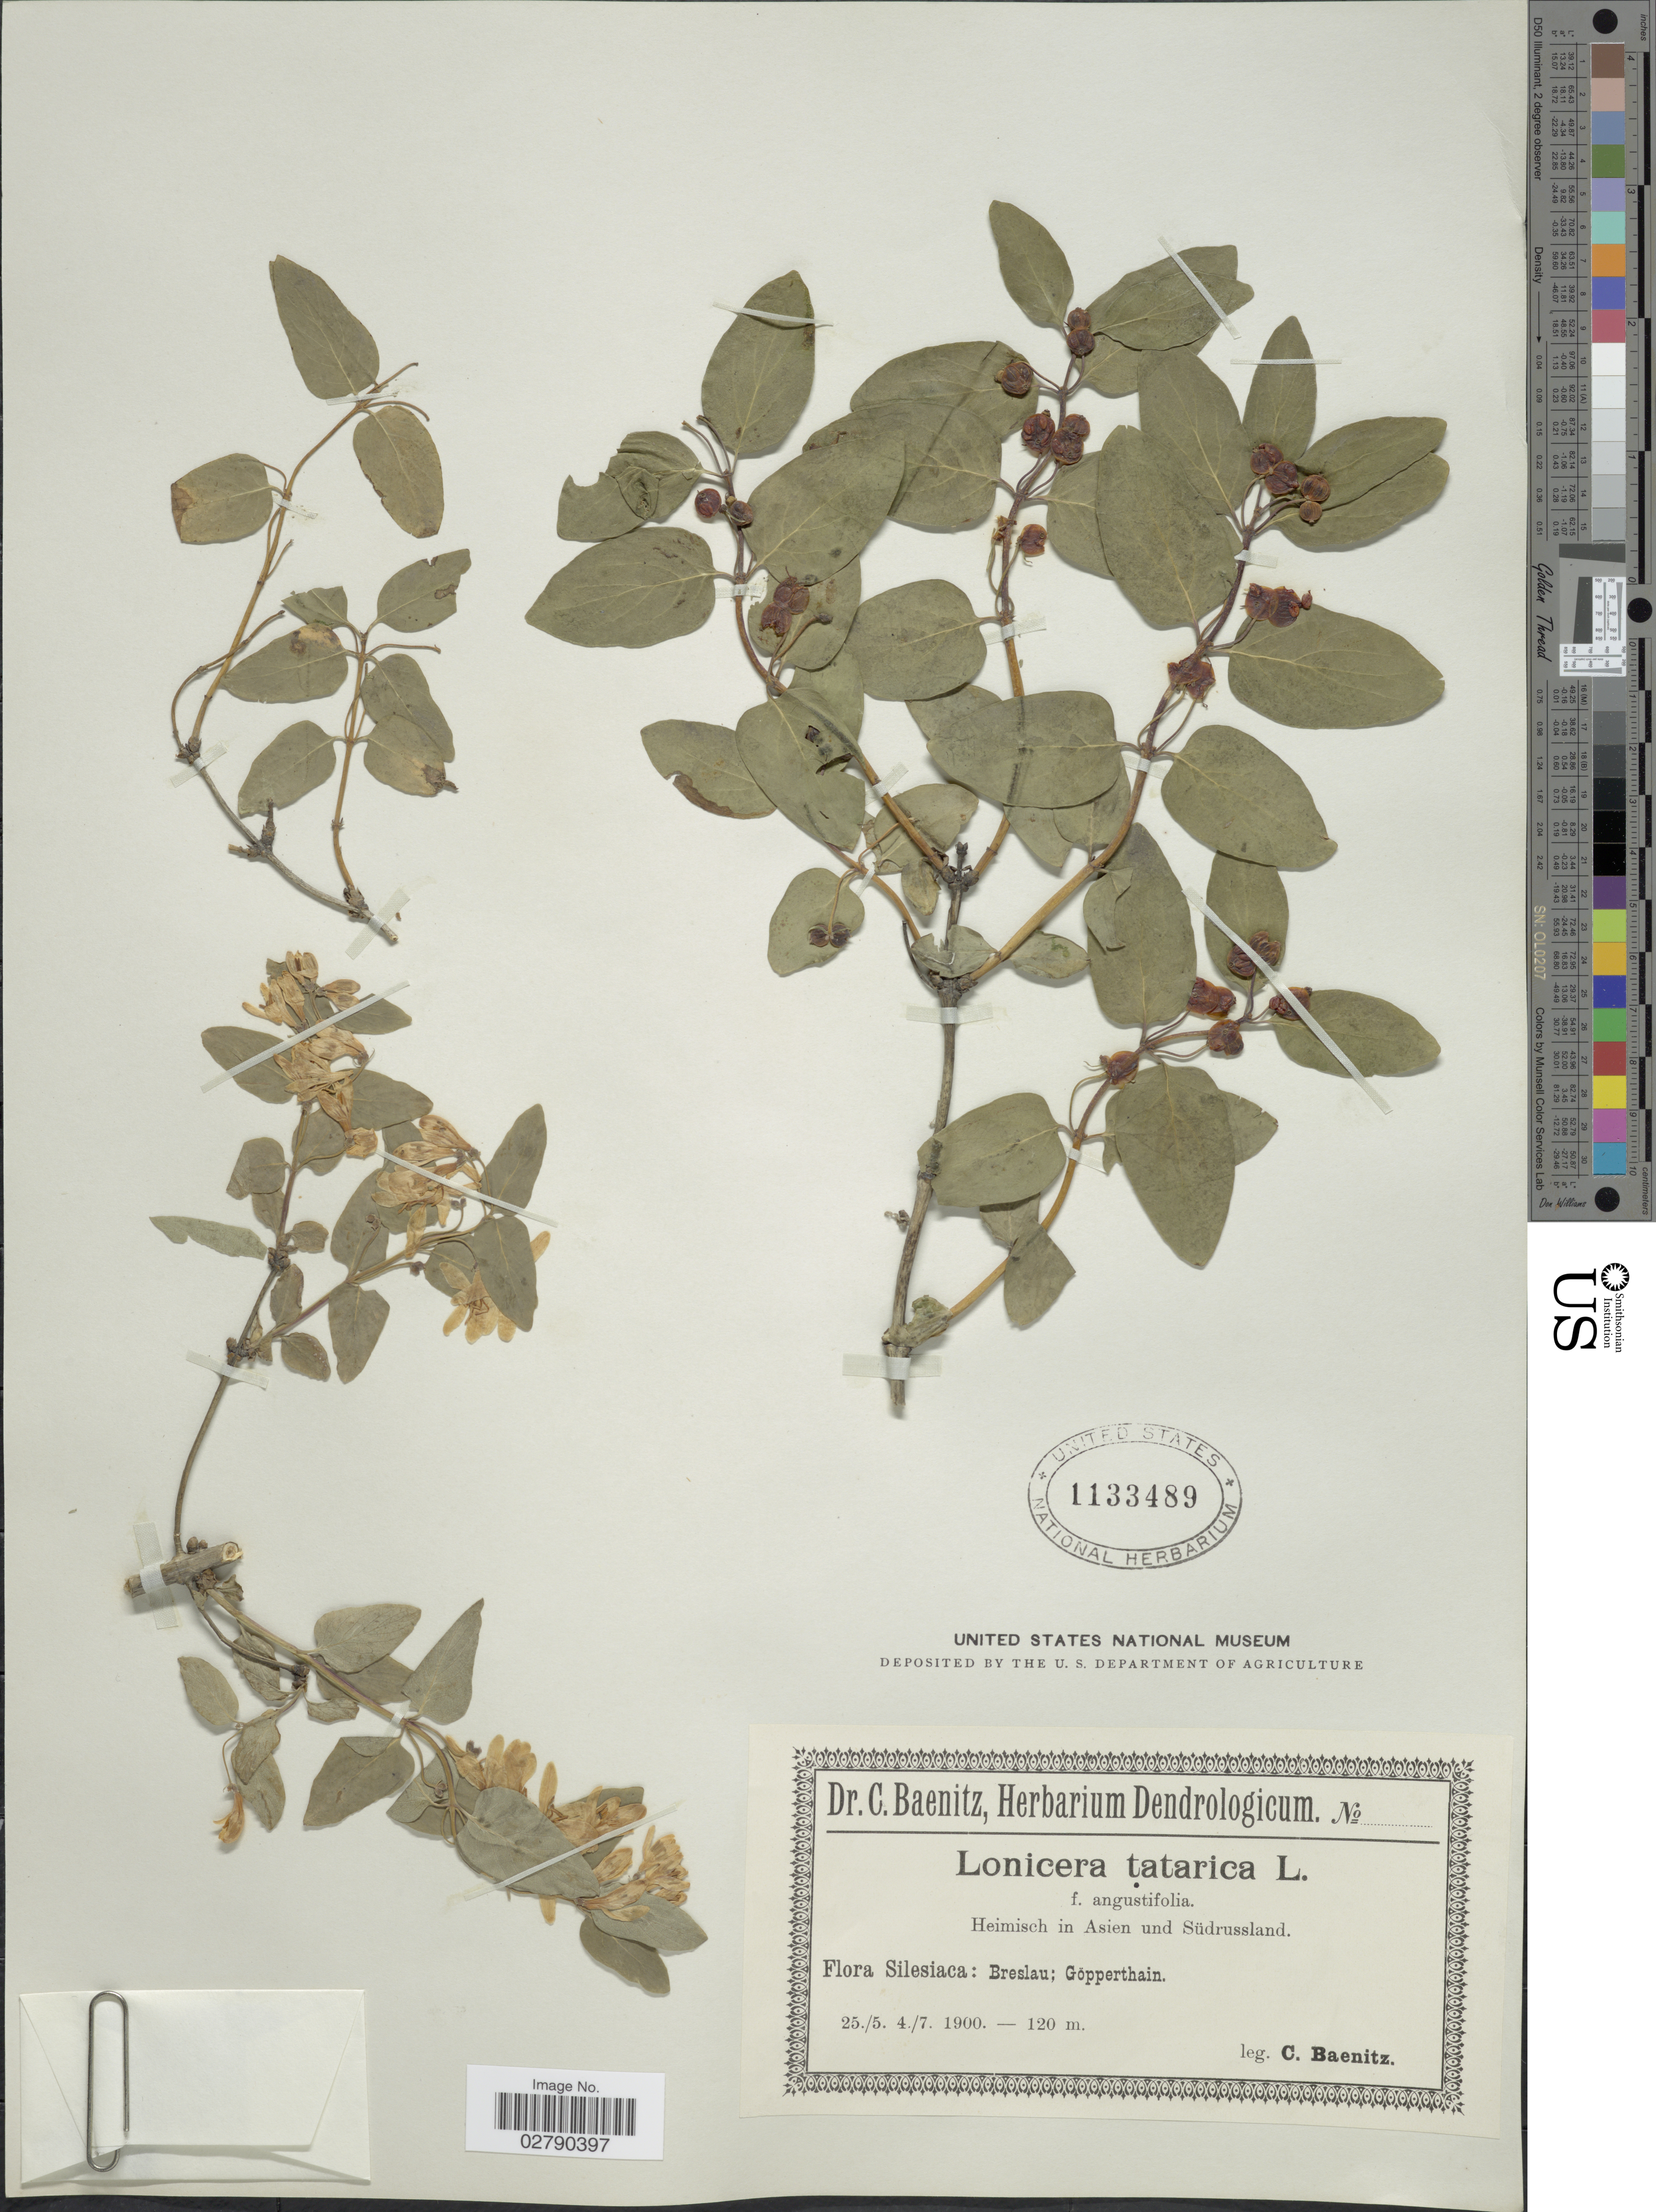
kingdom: Plantae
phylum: Tracheophyta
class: Magnoliopsida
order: Dipsacales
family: Caprifoliaceae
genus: Lonicera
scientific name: Lonicera tatarica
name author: L.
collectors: C. G. Baenitz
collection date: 1900-05-25/1900-07-04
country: Poland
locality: Silesiaca: Breslau; Göpperthain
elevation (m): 120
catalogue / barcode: US 1133489